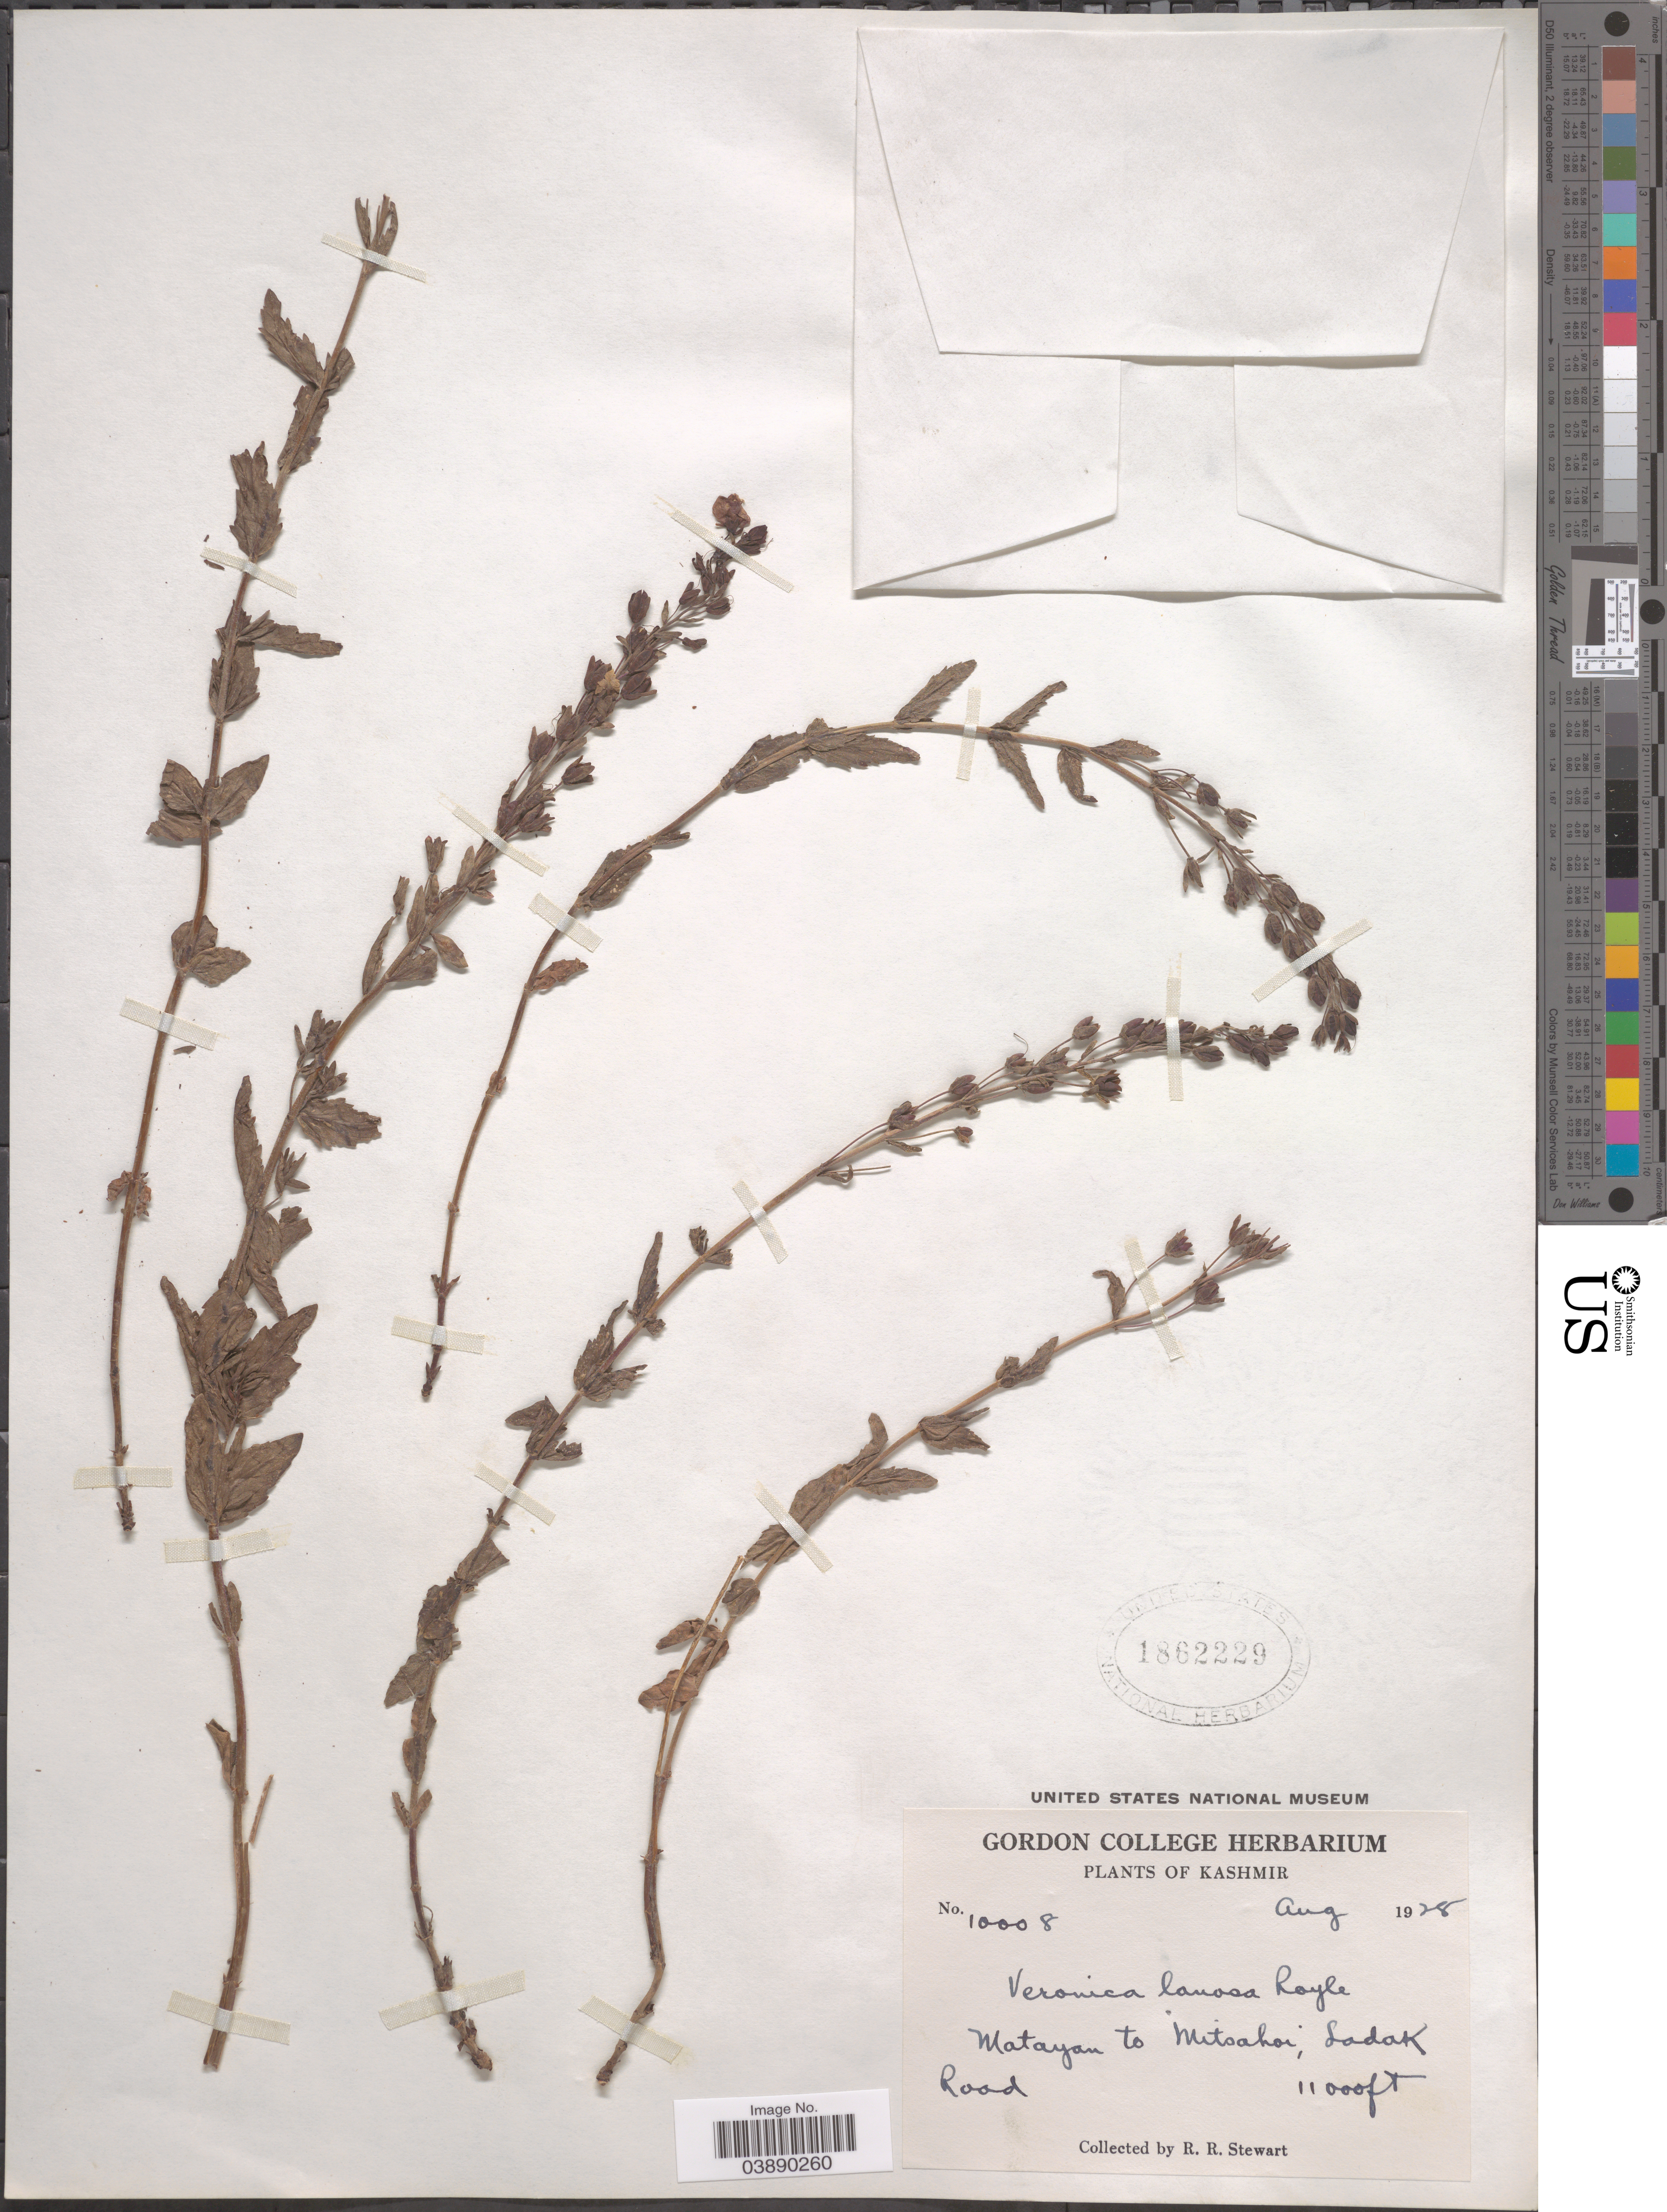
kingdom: Plantae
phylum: Tracheophyta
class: Magnoliopsida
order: Lamiales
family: Plantaginaceae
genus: Veronica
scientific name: Veronica lanosa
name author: Royle ex Benth.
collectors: R. Stewart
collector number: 10008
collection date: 1928-08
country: India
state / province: Ladakh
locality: Kashmir. Matayan to Mitsahoi, Ladak Road.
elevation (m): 3353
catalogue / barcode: US 1862229